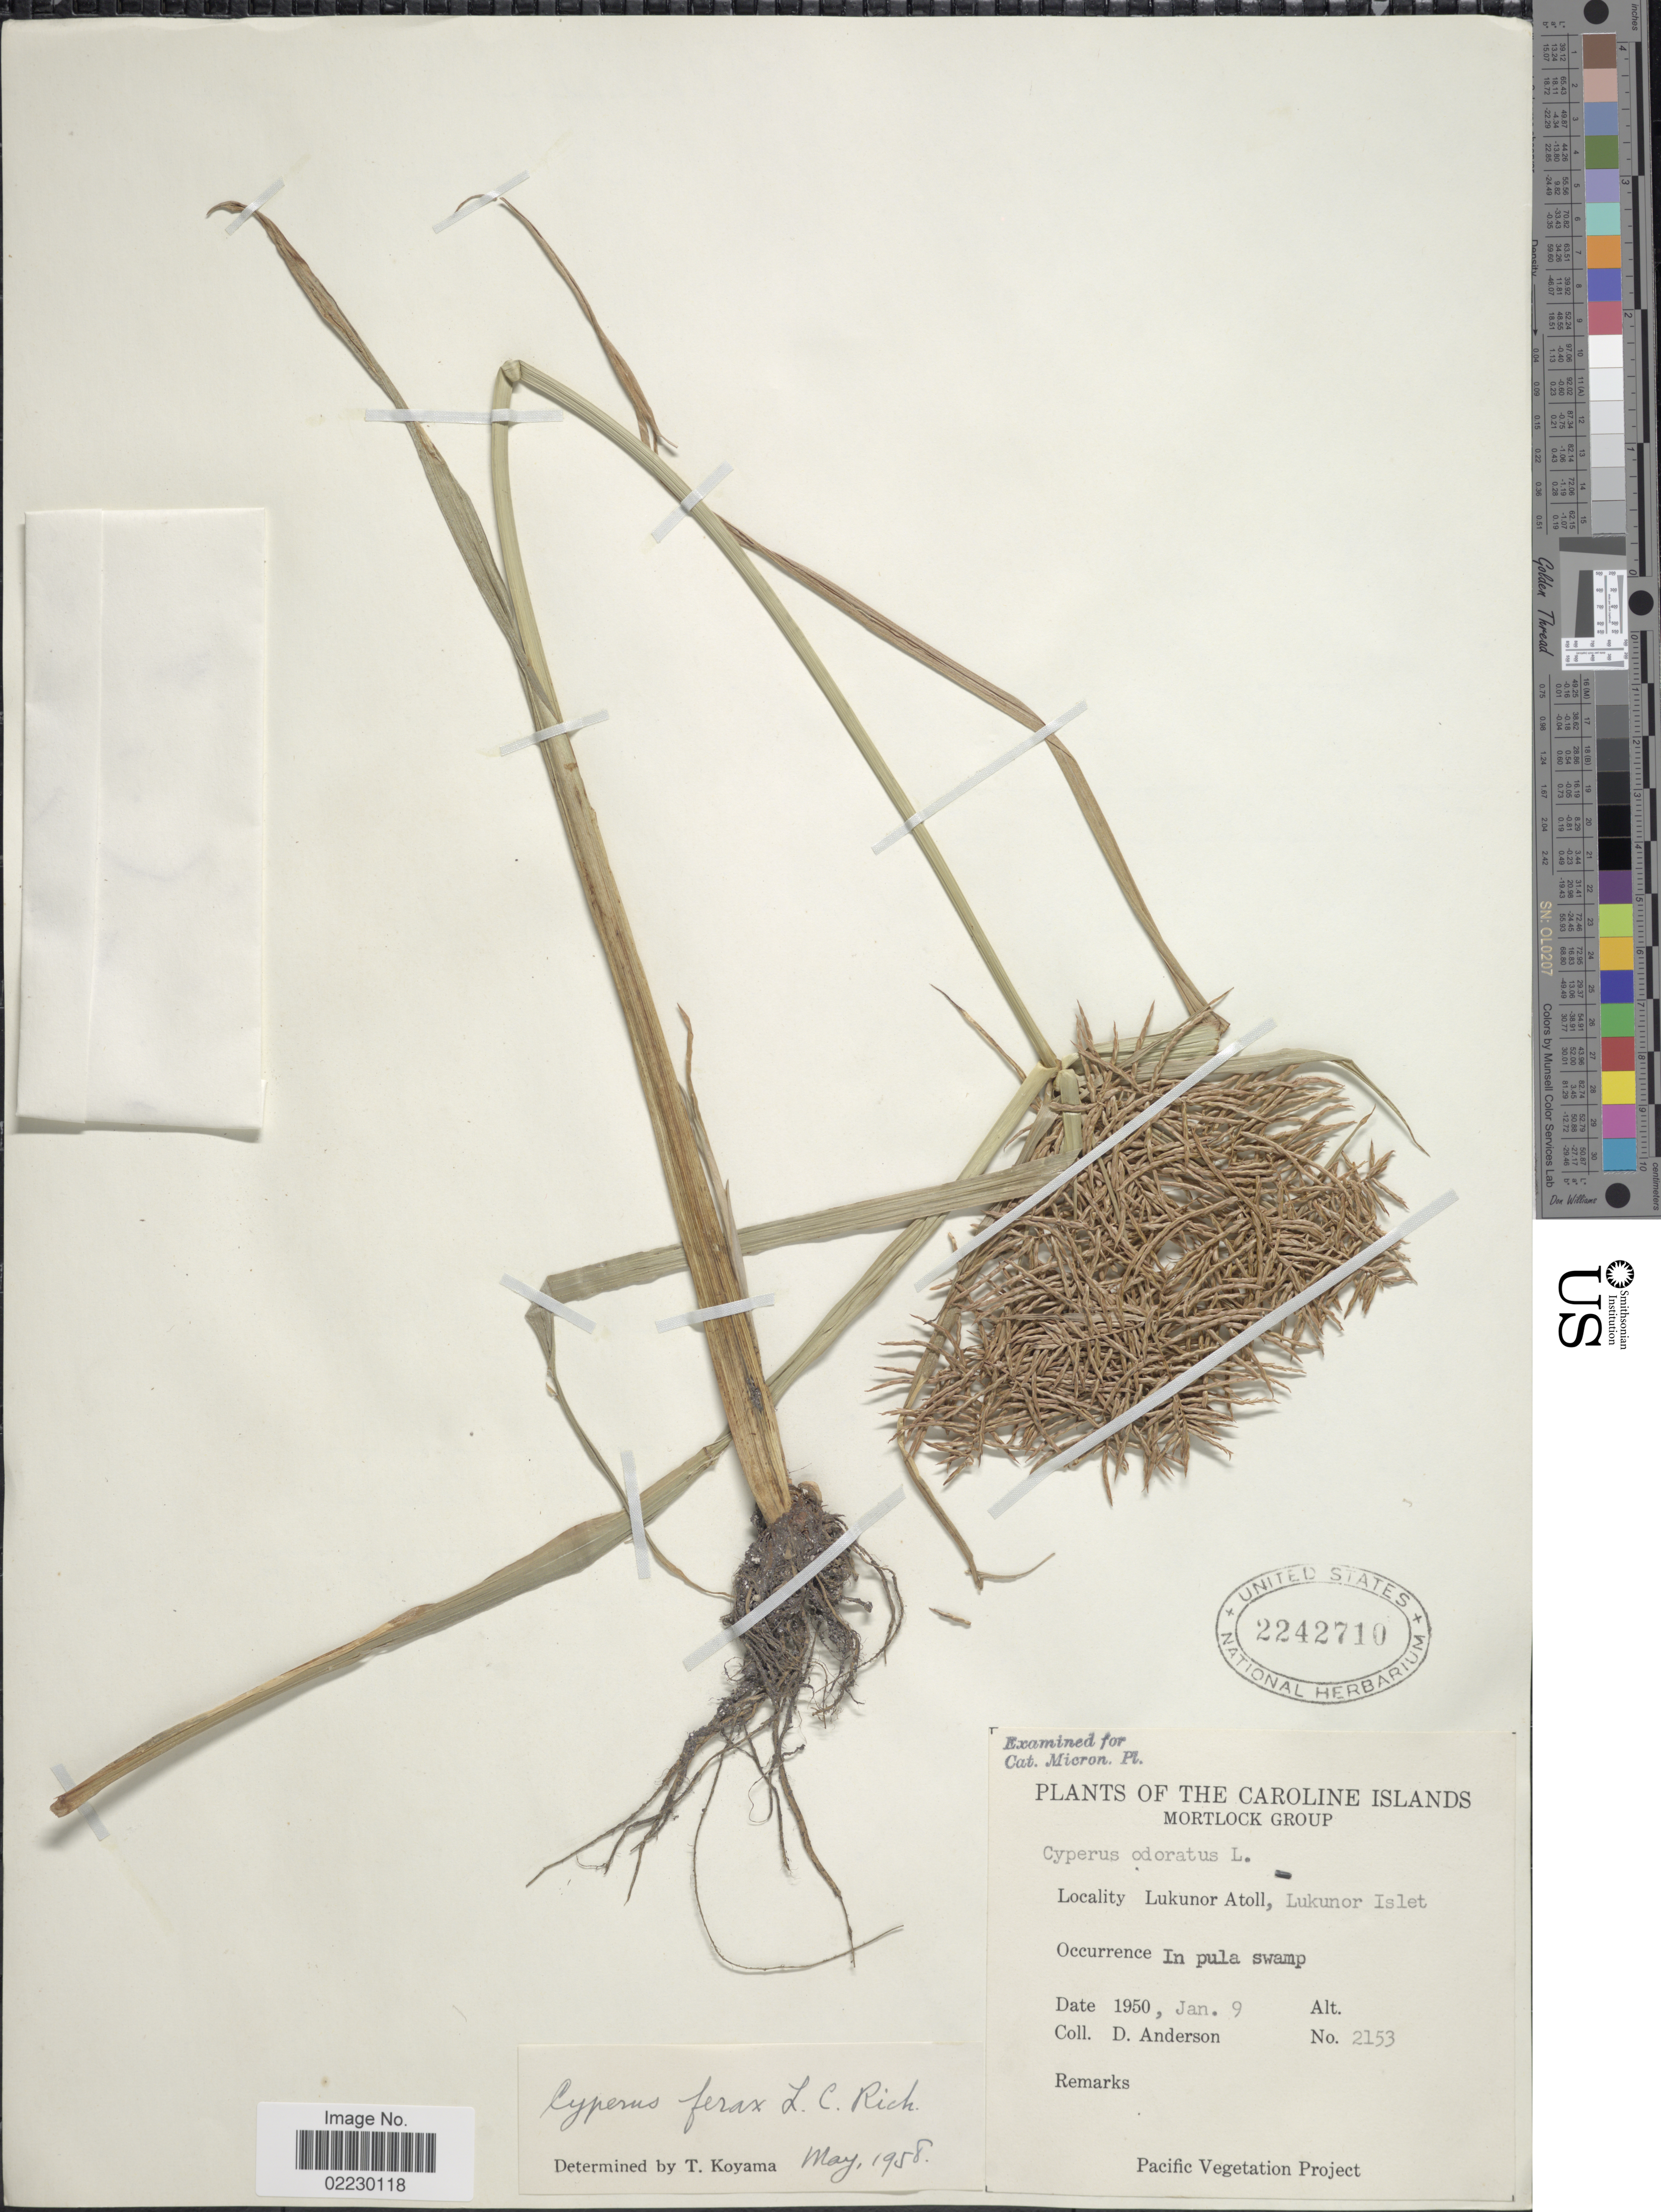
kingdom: Plantae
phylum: Tracheophyta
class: Liliopsida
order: Poales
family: Cyperaceae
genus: Cyperus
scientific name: Cyperus odoratus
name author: L.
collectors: D. Anderson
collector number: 2153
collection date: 1950-01-09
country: Micronesia, Federated States of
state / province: Truk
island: Lukunor Atoll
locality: Mortlock Group, Lukunor Atoll, Lukunor Islet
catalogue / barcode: US 2242710